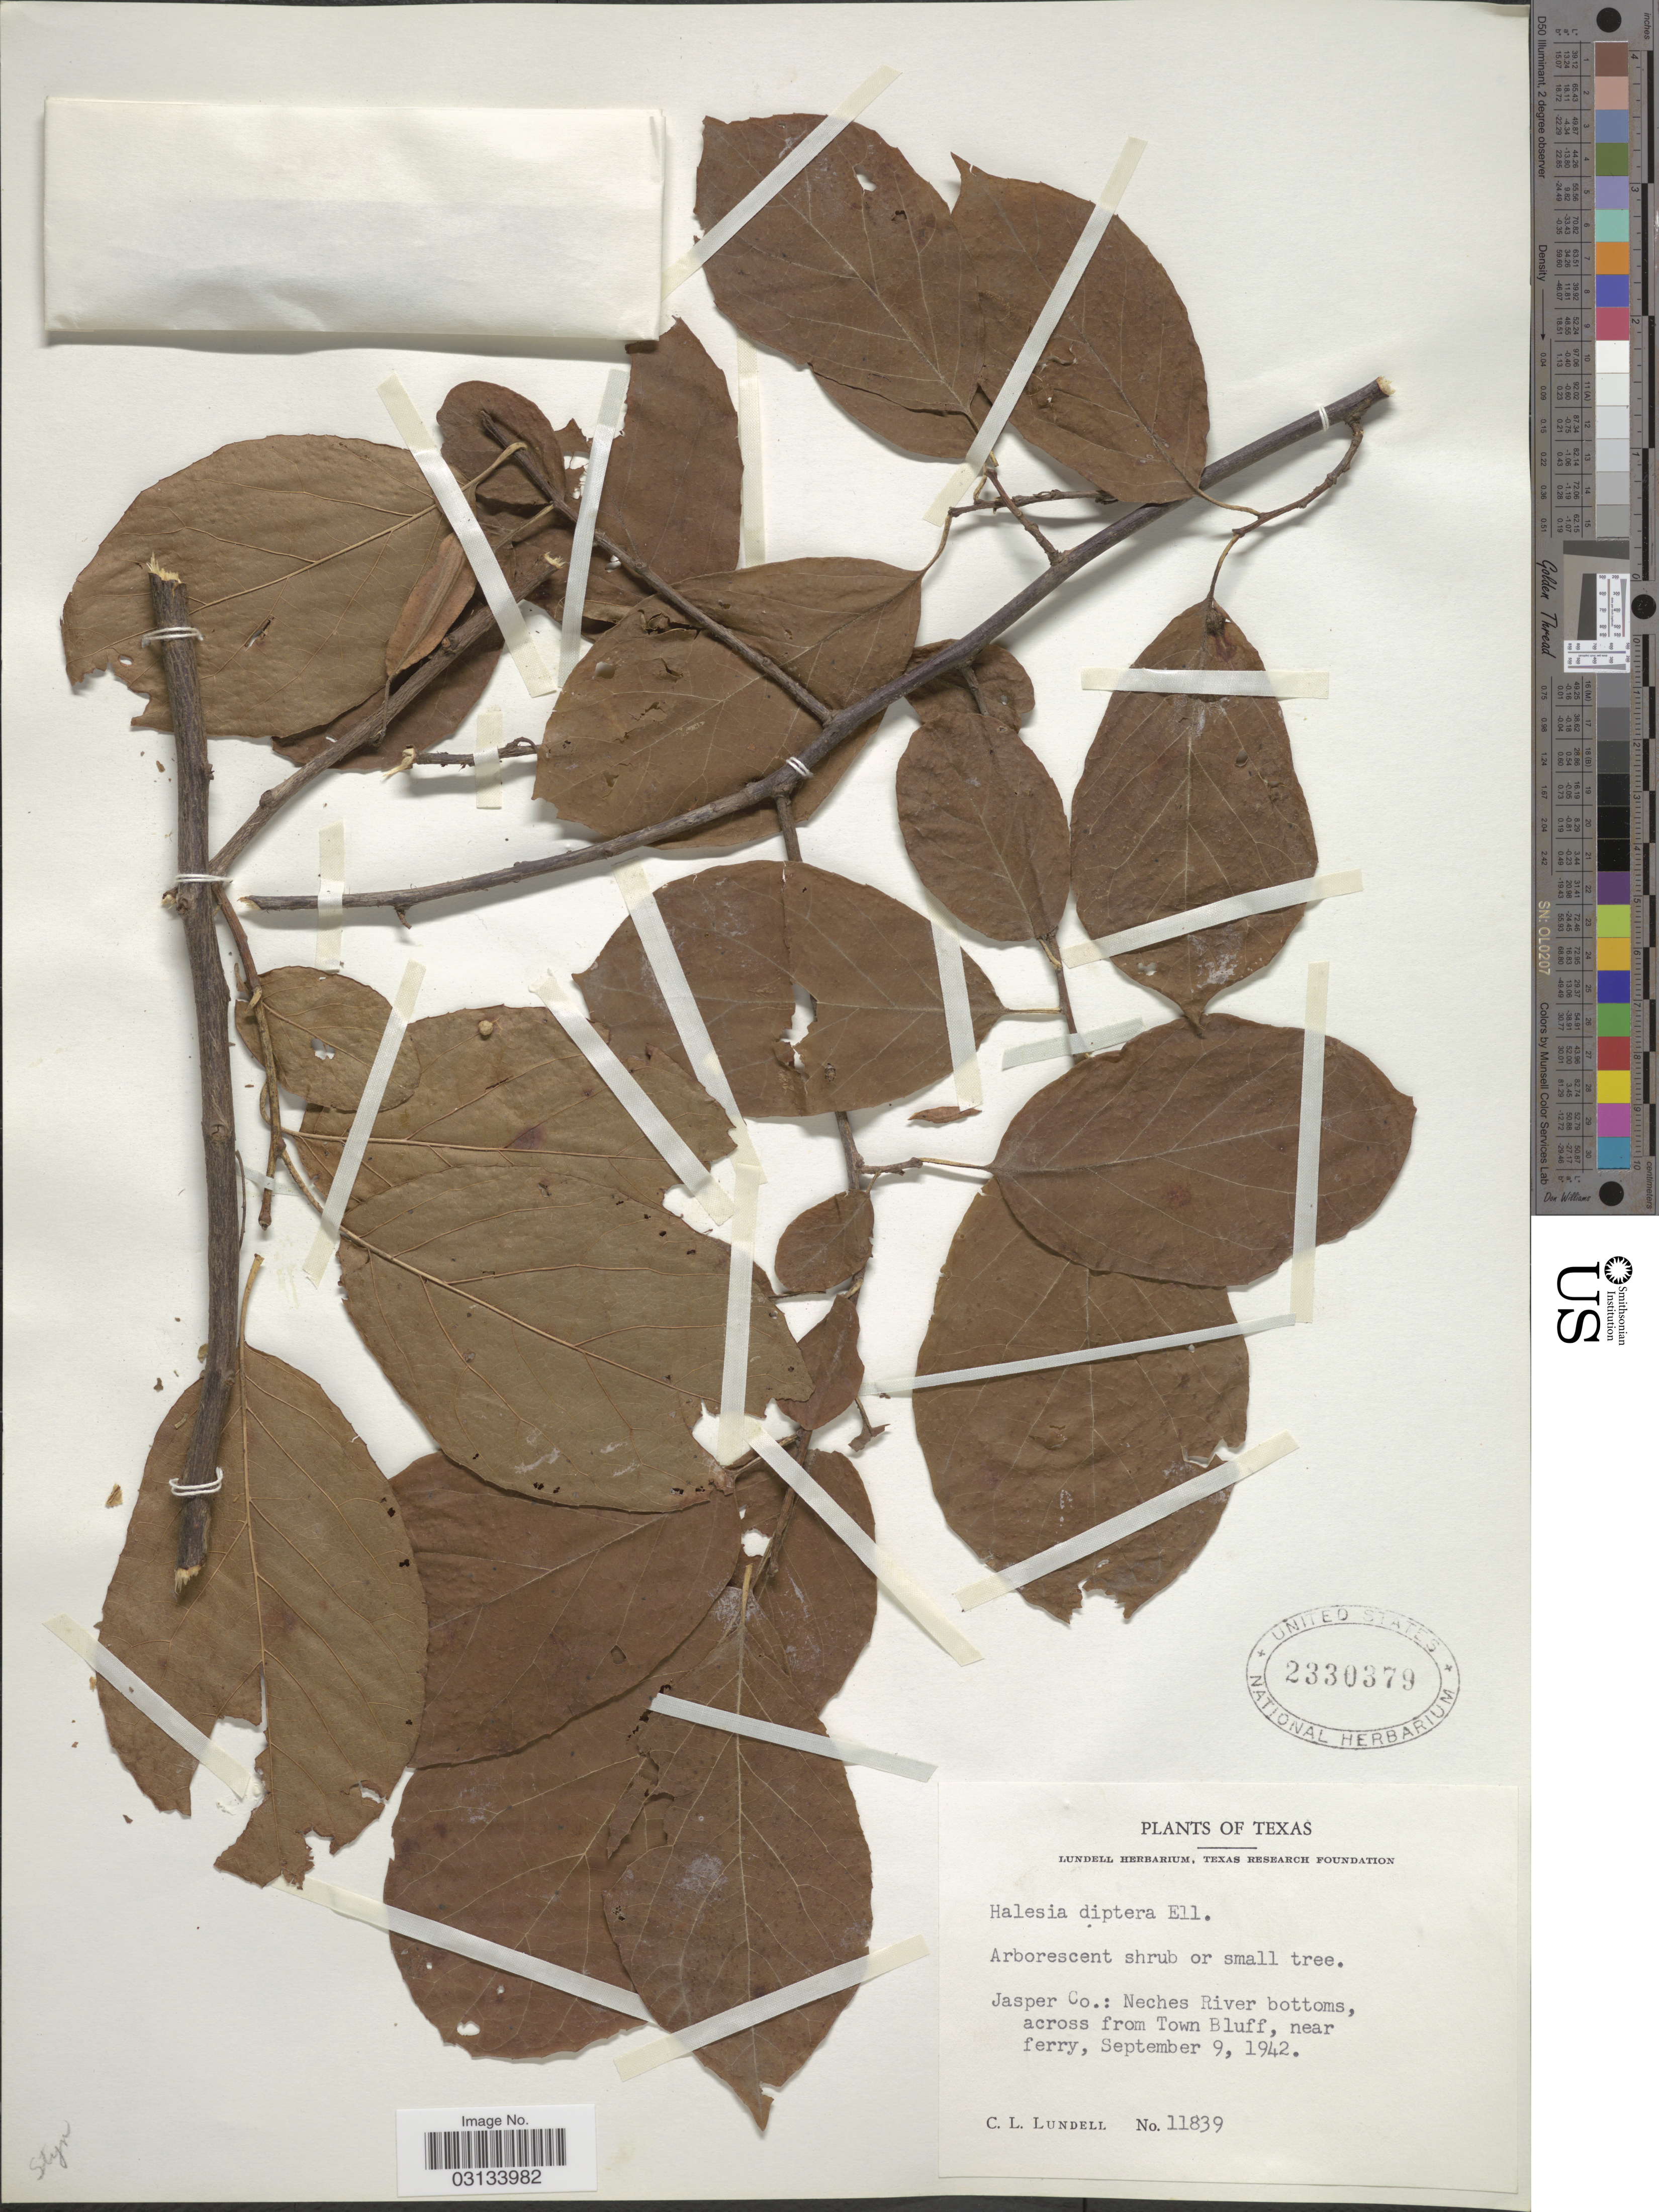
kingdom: Plantae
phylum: Tracheophyta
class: Magnoliopsida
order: Ericales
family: Styracaceae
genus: Halesia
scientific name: Halesia diptera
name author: J. Ellis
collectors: C. L. Lundell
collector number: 11839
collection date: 1942-09-09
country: United States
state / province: Texas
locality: Jasper Co.: Neches River bottoms, across from Town Bluff, near ferry.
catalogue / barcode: US 2330379